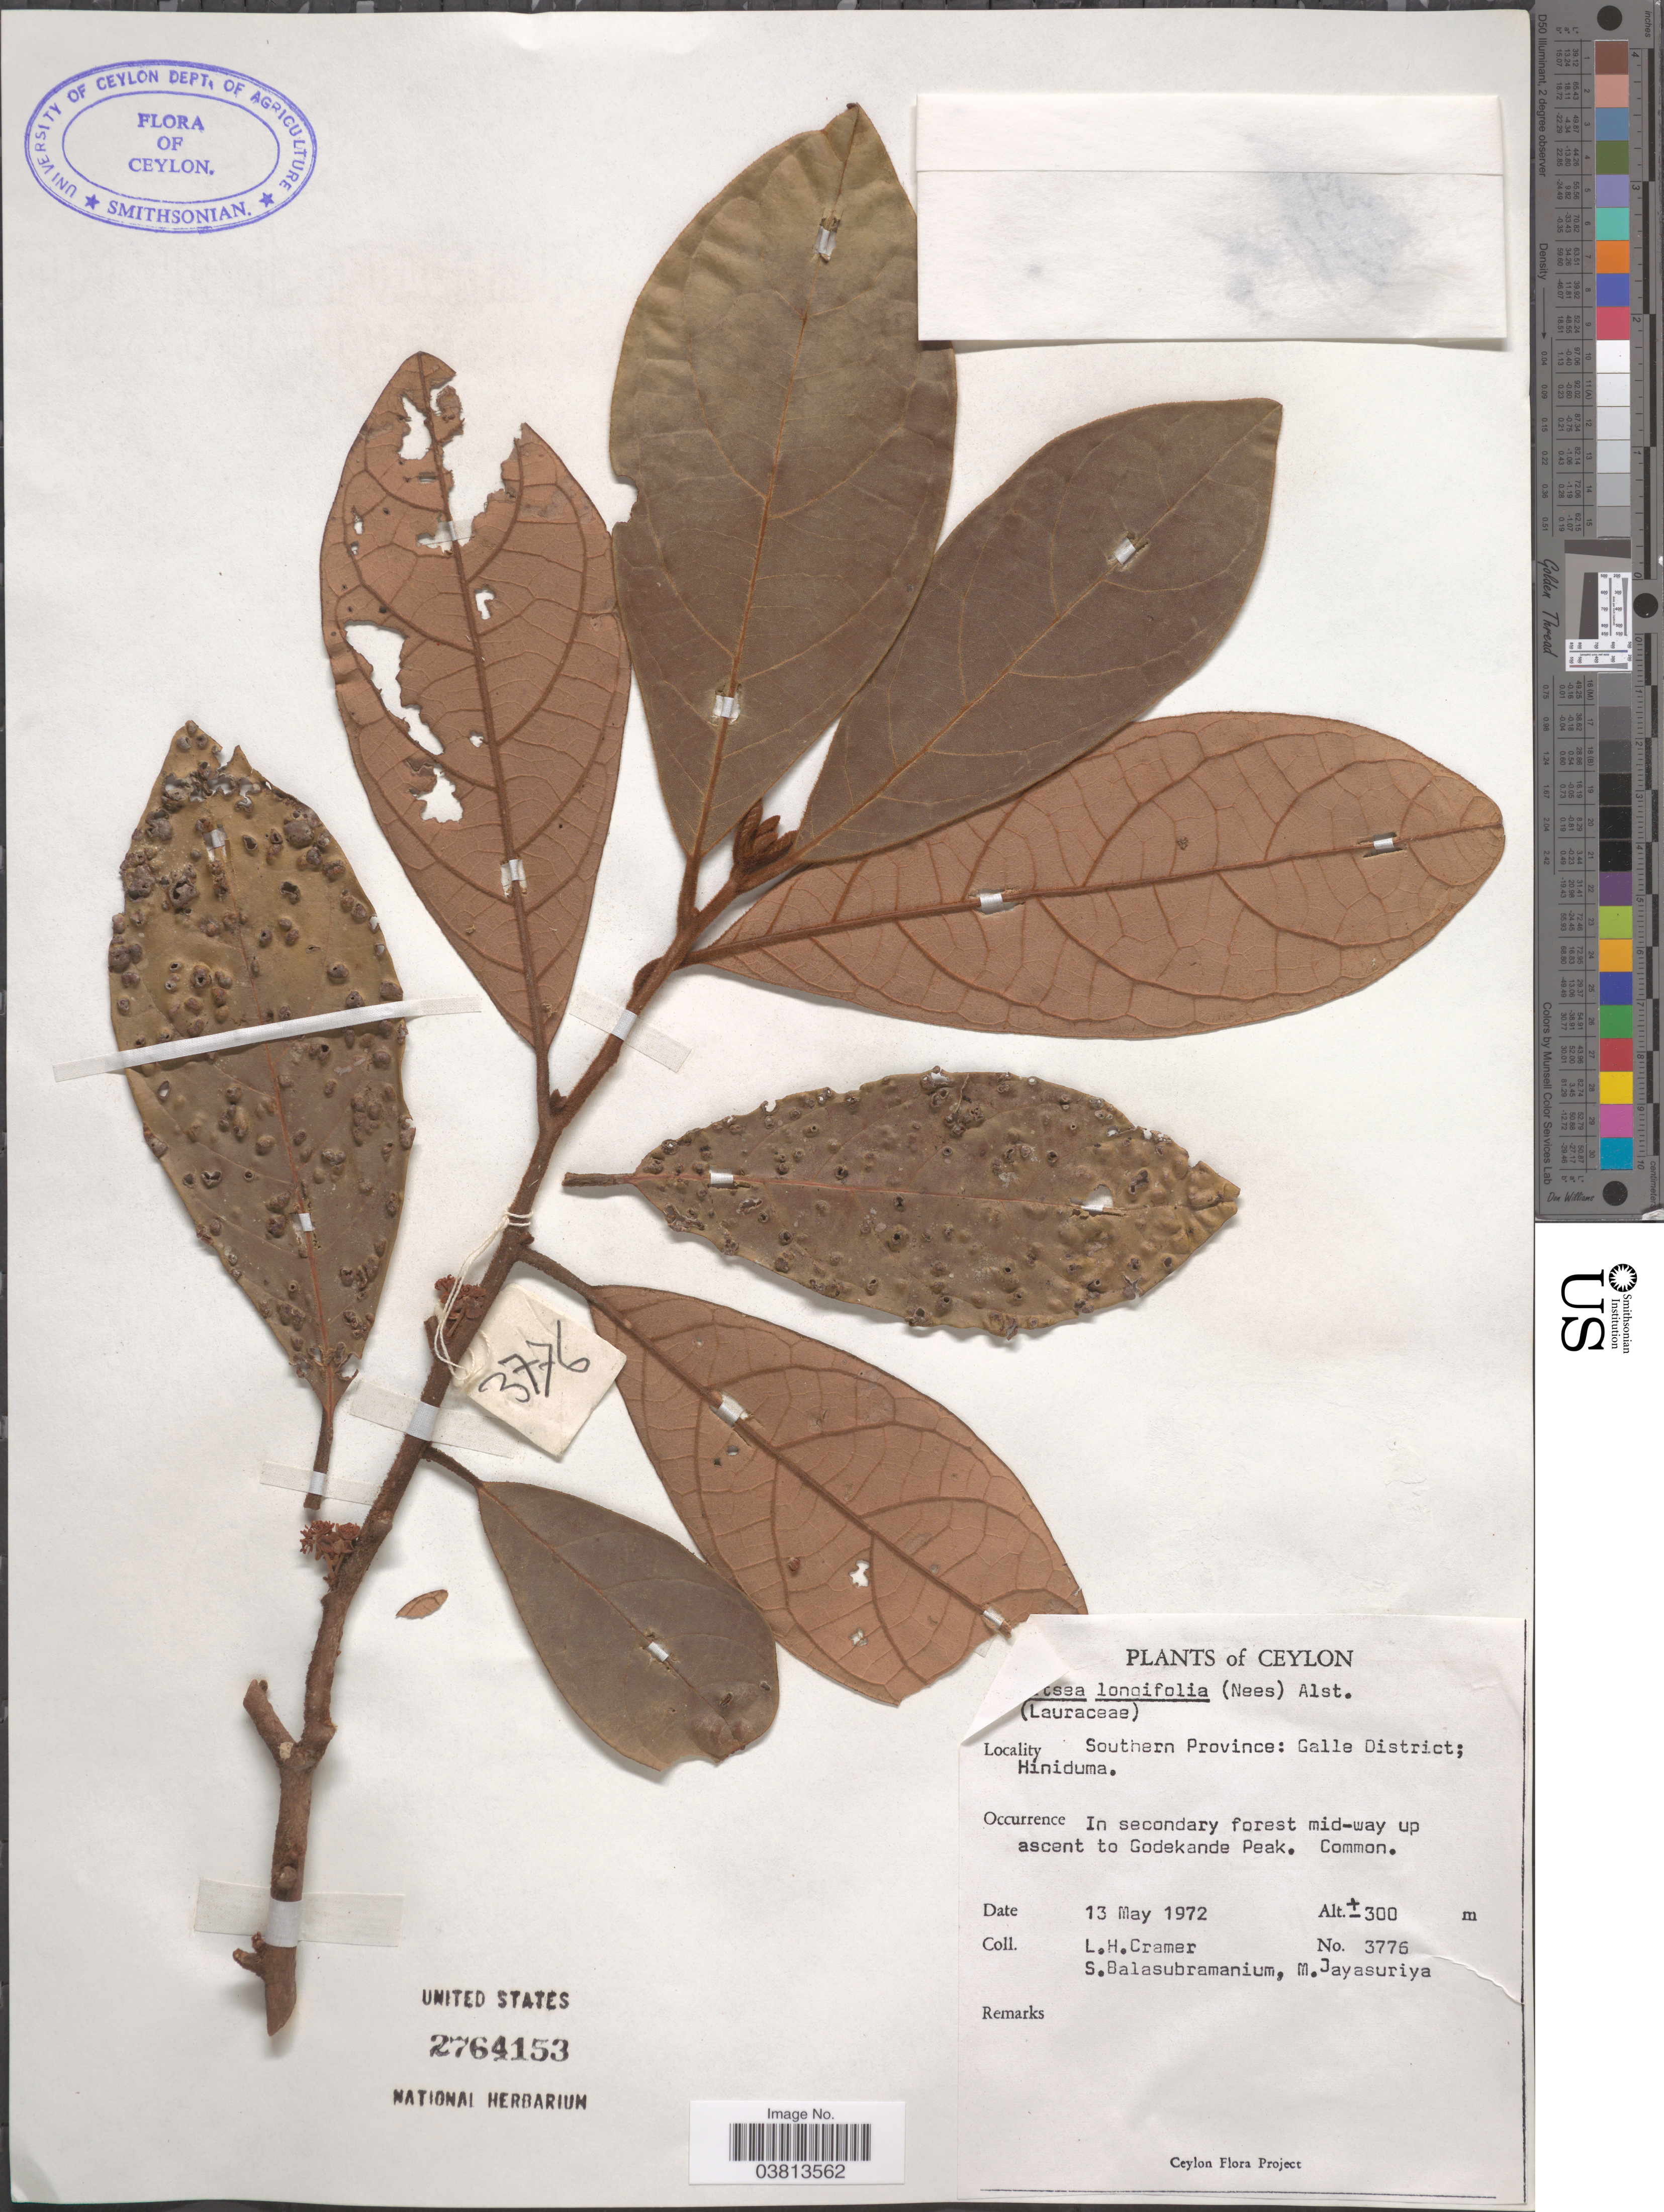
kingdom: Plantae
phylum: Tracheophyta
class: Magnoliopsida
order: Laurales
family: Lauraceae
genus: Litsea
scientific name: Litsea longifolia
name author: (Nees) Trimen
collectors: L. H. Cramer, S. Balasubramanium & M. Jayasuriya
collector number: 3776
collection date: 1972-05-13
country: Sri Lanka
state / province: Southern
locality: Ceylon. Galle District; Hiniduma. In secondary forest mid-way up ascent to Godekande Peak.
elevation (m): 300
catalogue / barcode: US 2764153